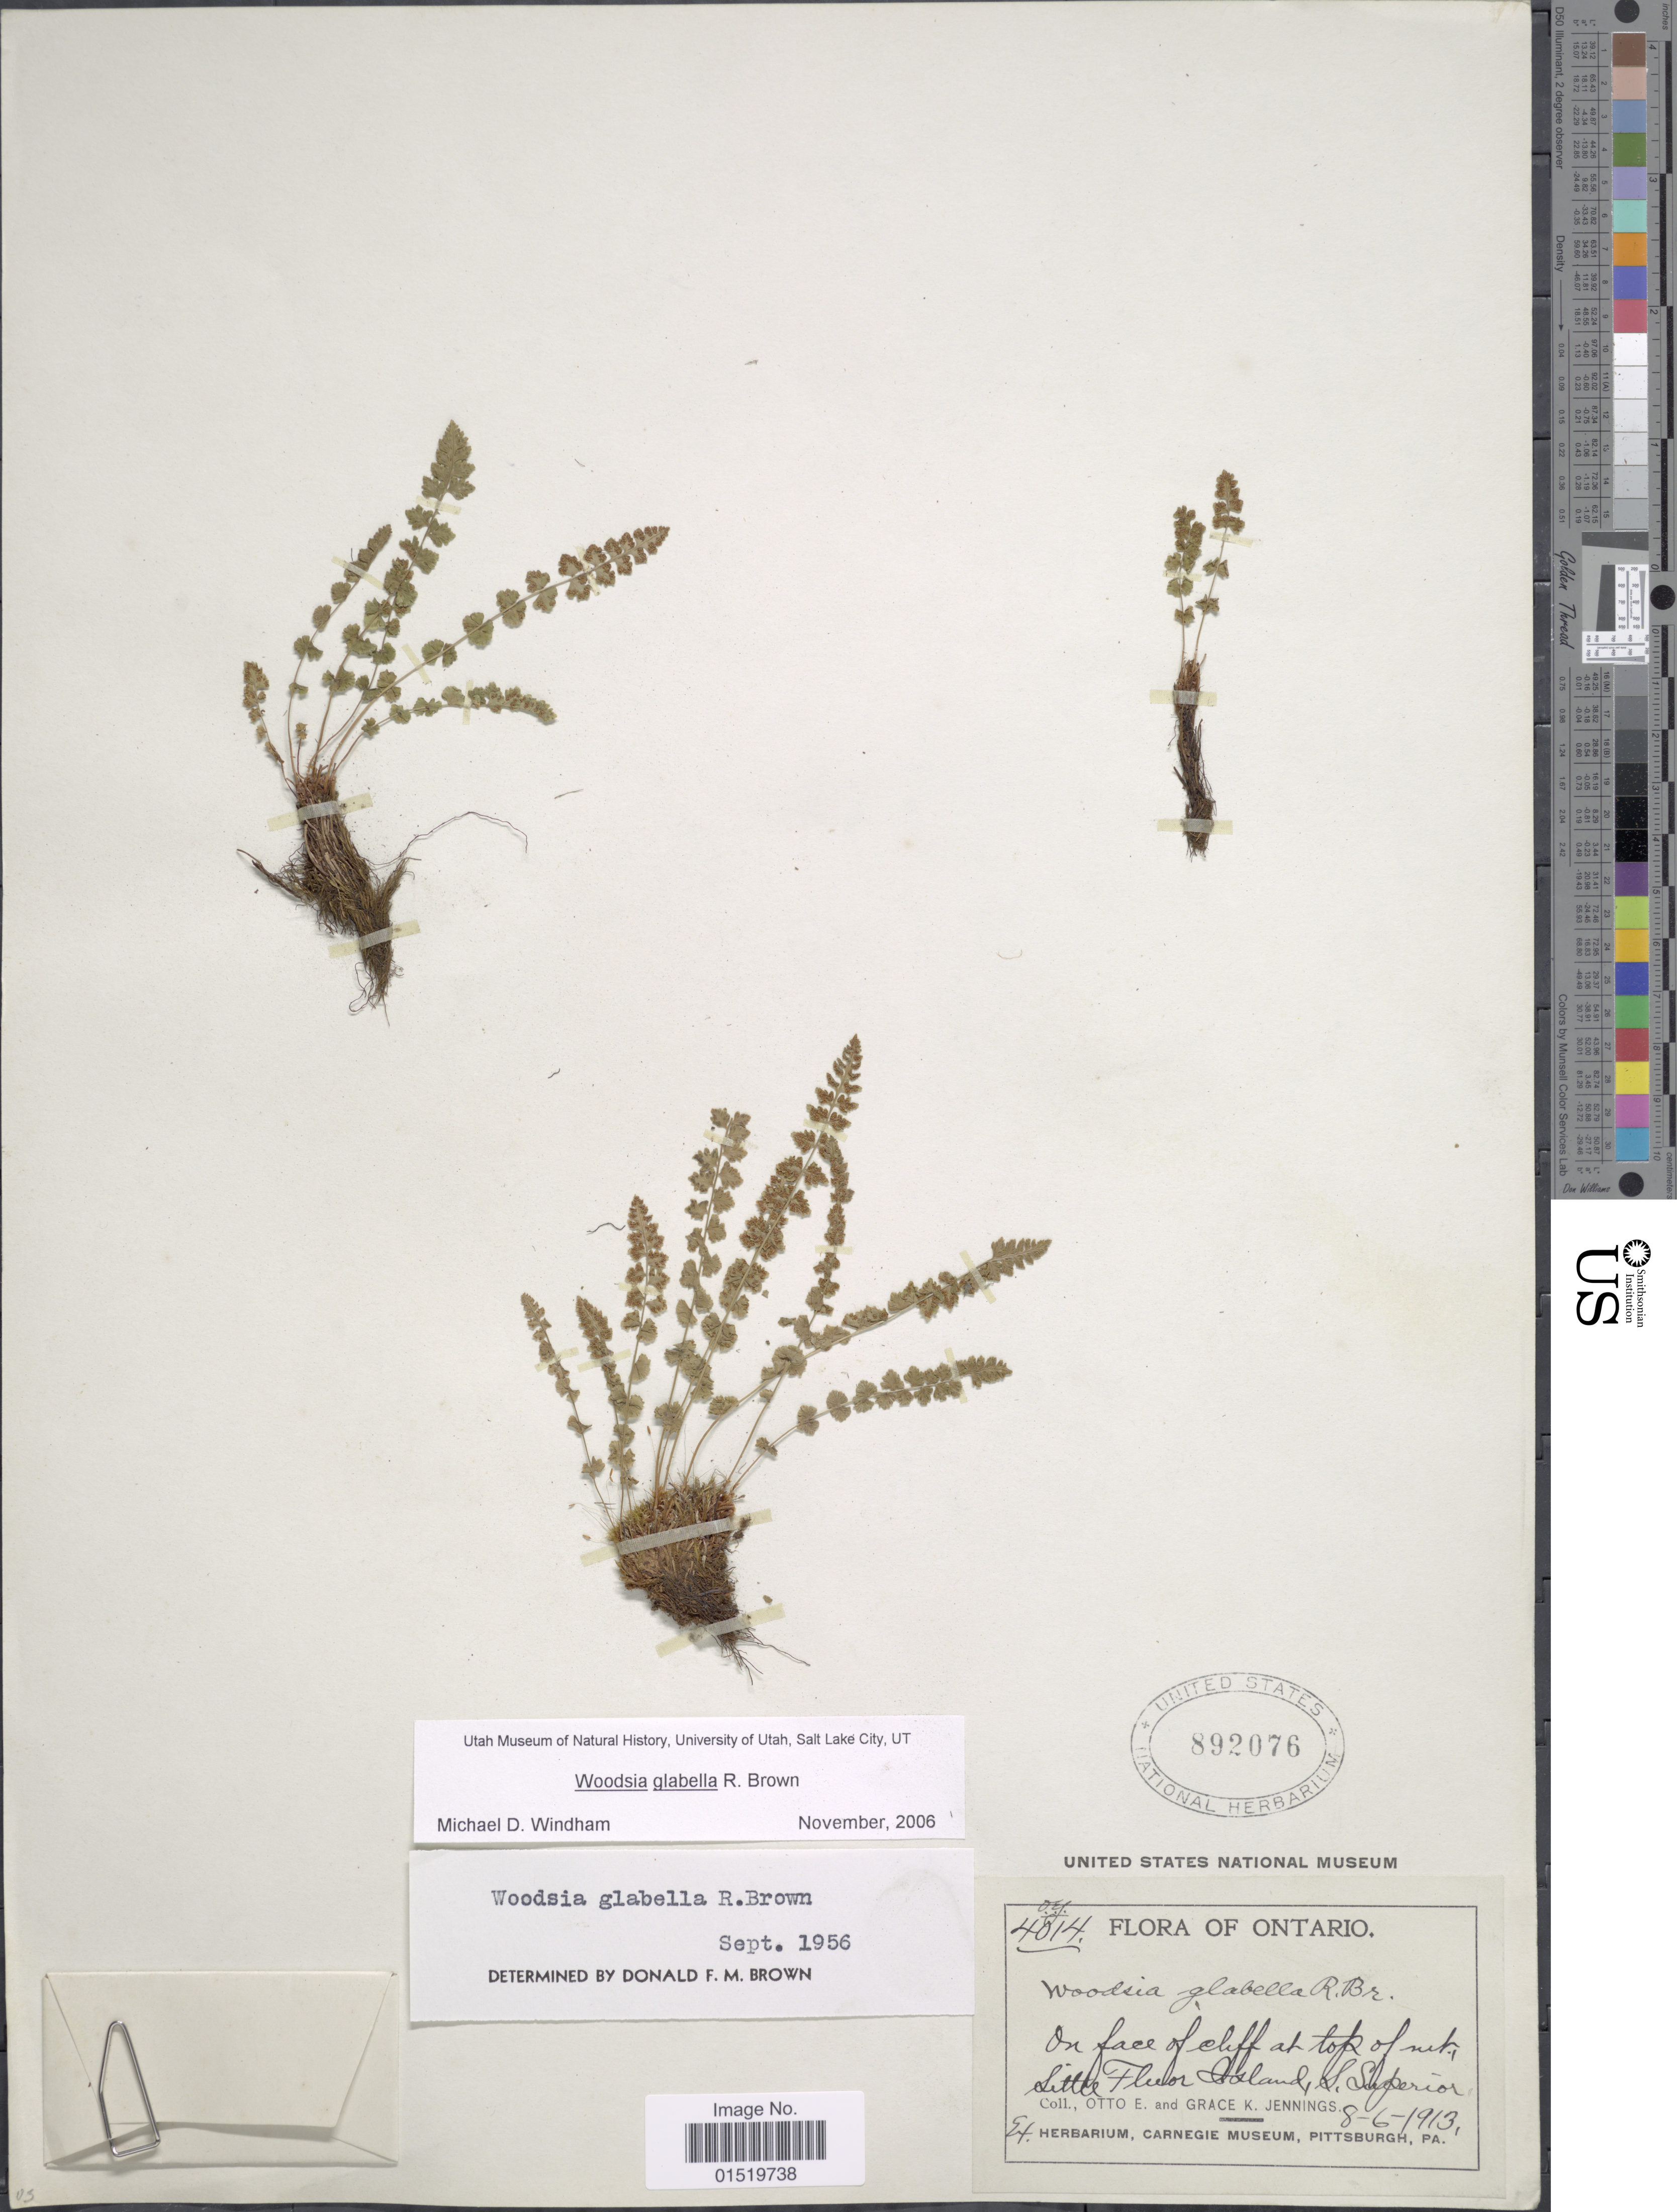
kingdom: Plantae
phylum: Tracheophyta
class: Polypodiopsida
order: Polypodiales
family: Woodsiaceae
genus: Woodsia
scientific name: Woodsia glabella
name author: R. Br.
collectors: O. E. Jennings & G. K. Jennings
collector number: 4014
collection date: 1913-06-08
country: Canada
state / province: Ontario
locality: On face of cliff at top of mt., Little Fluor Island, S Superior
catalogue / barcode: US 892076